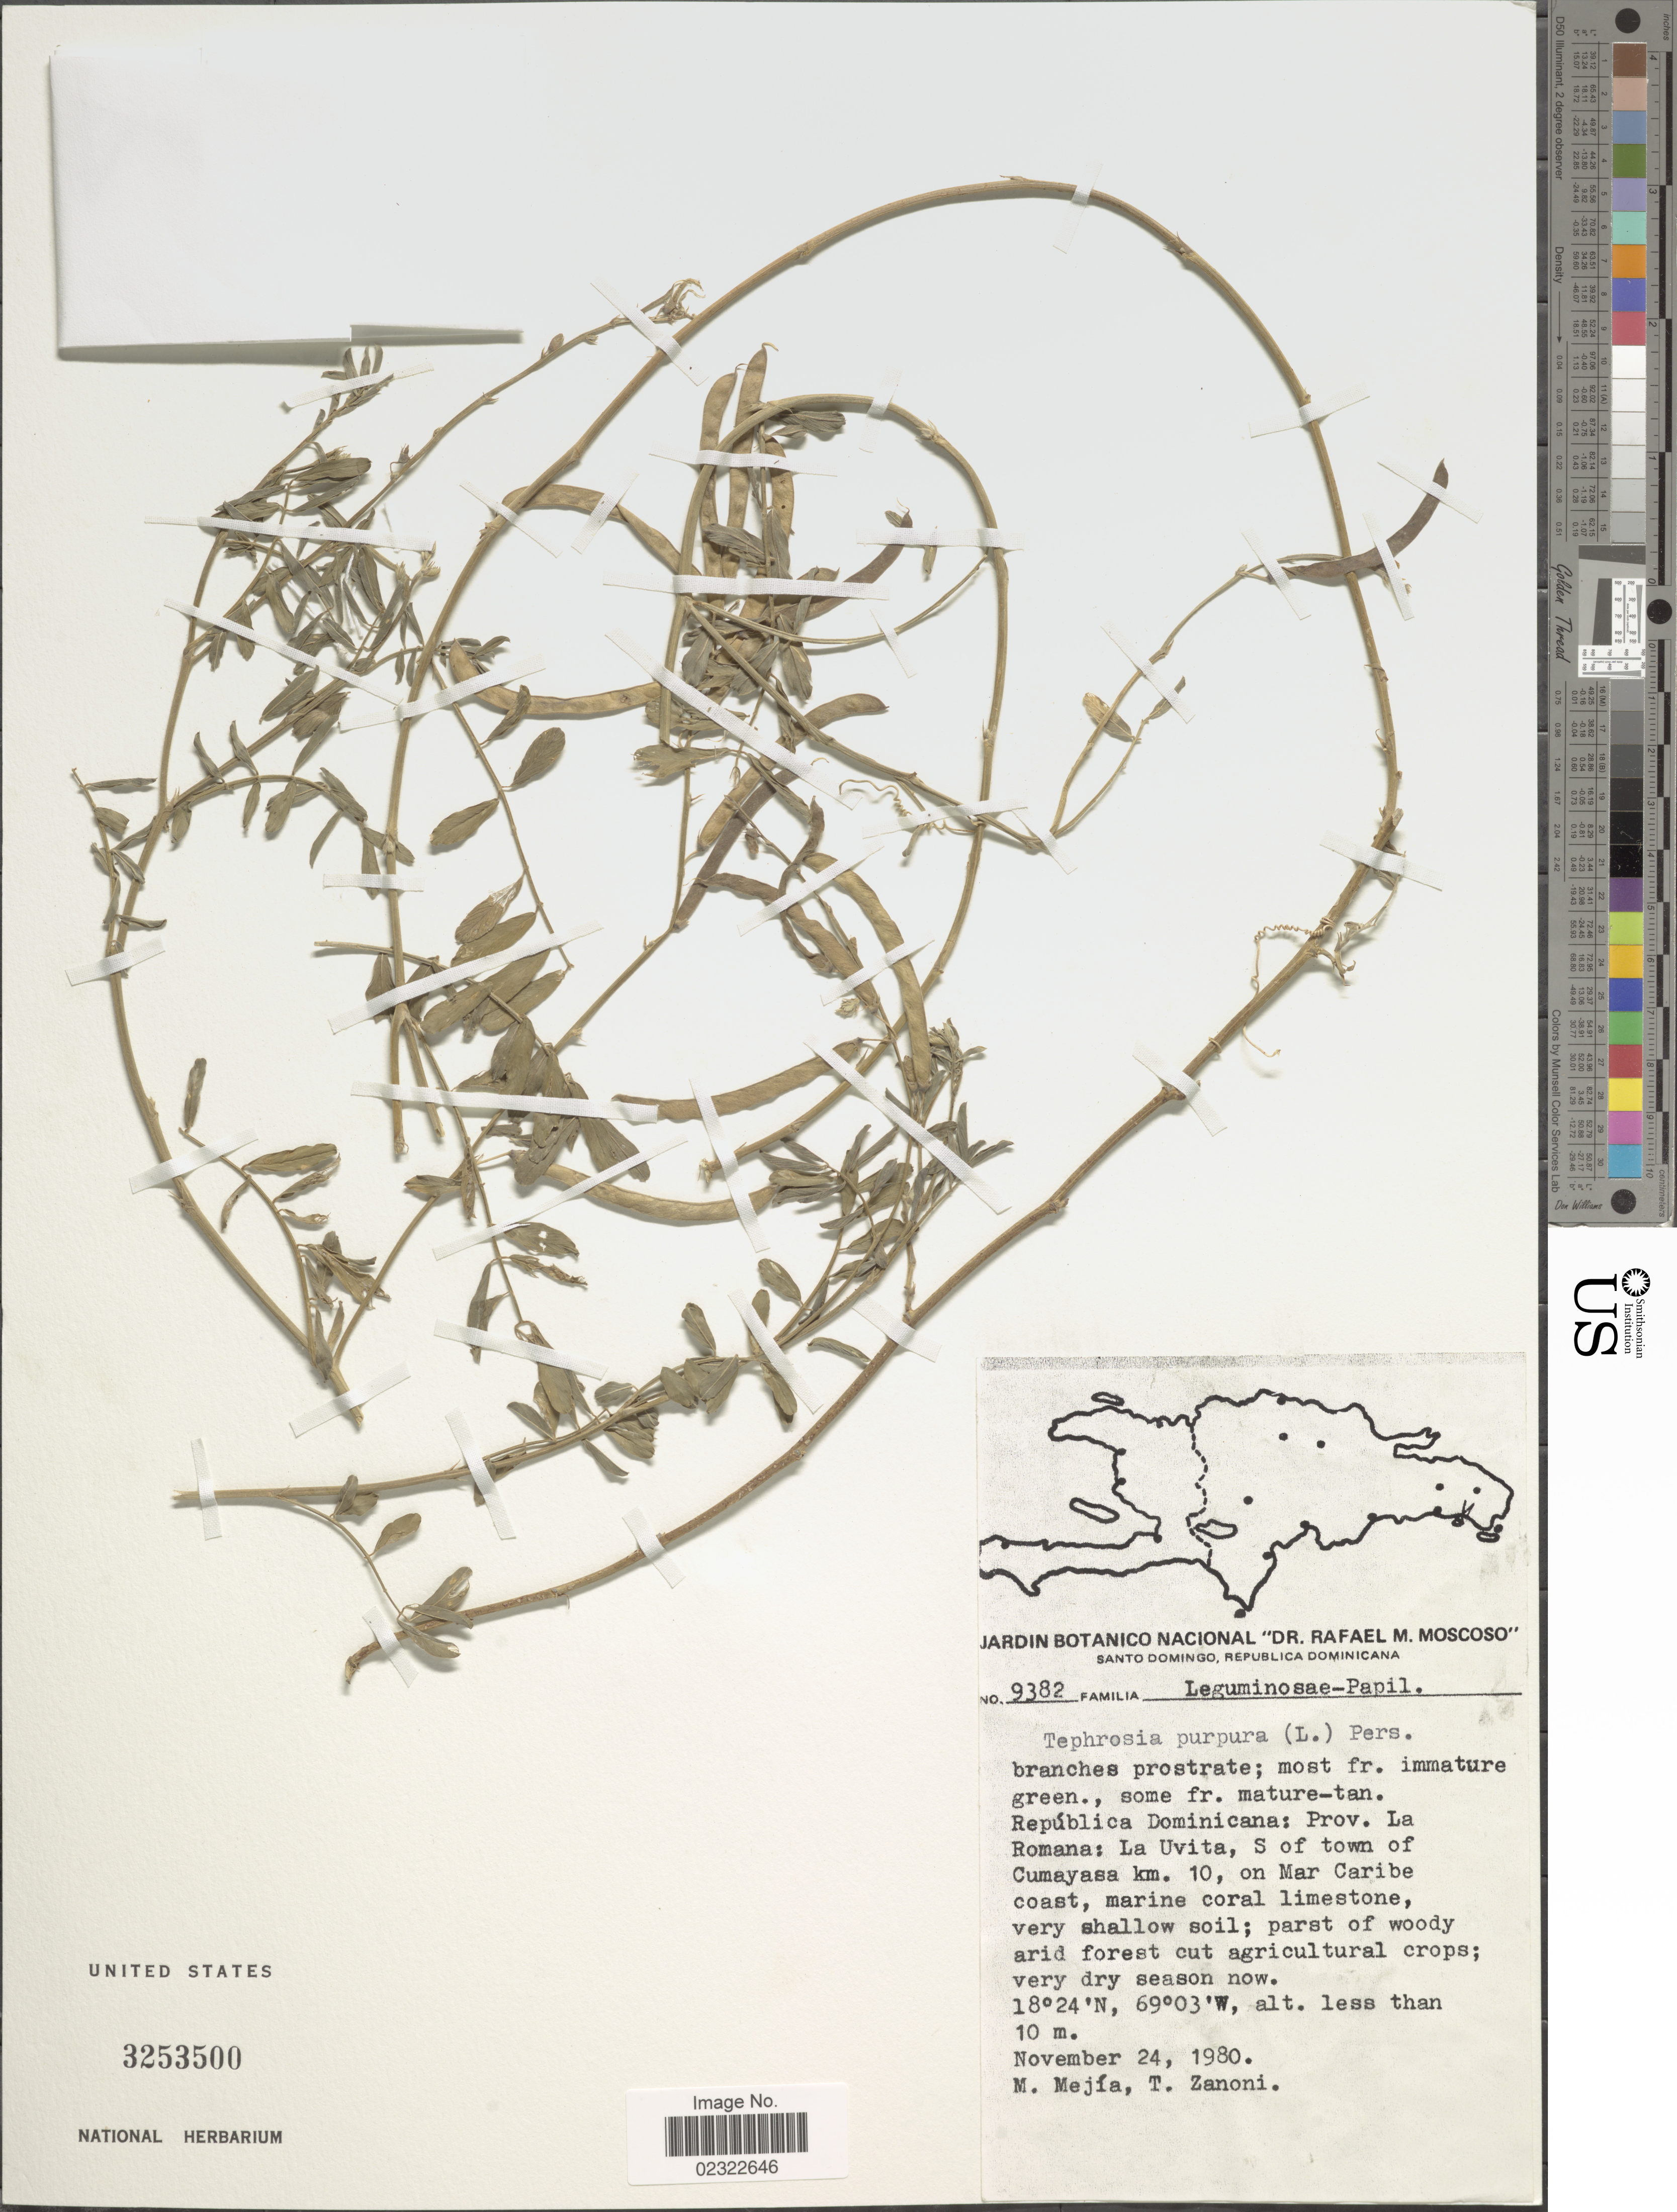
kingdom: Plantae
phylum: Tracheophyta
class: Magnoliopsida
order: Fabales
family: Fabaceae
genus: Tephrosia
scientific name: Tephrosia purpurea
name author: (L.) Pers.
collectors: M. Mejia & T. A. Zanoni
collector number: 9382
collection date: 1980-11-24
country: Dominican Republic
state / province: La Romana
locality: La Uvita, S. of town of Cumayasa km. 10, on Mar Caribe coast, marine coral limestone.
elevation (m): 10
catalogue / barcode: US 3253500